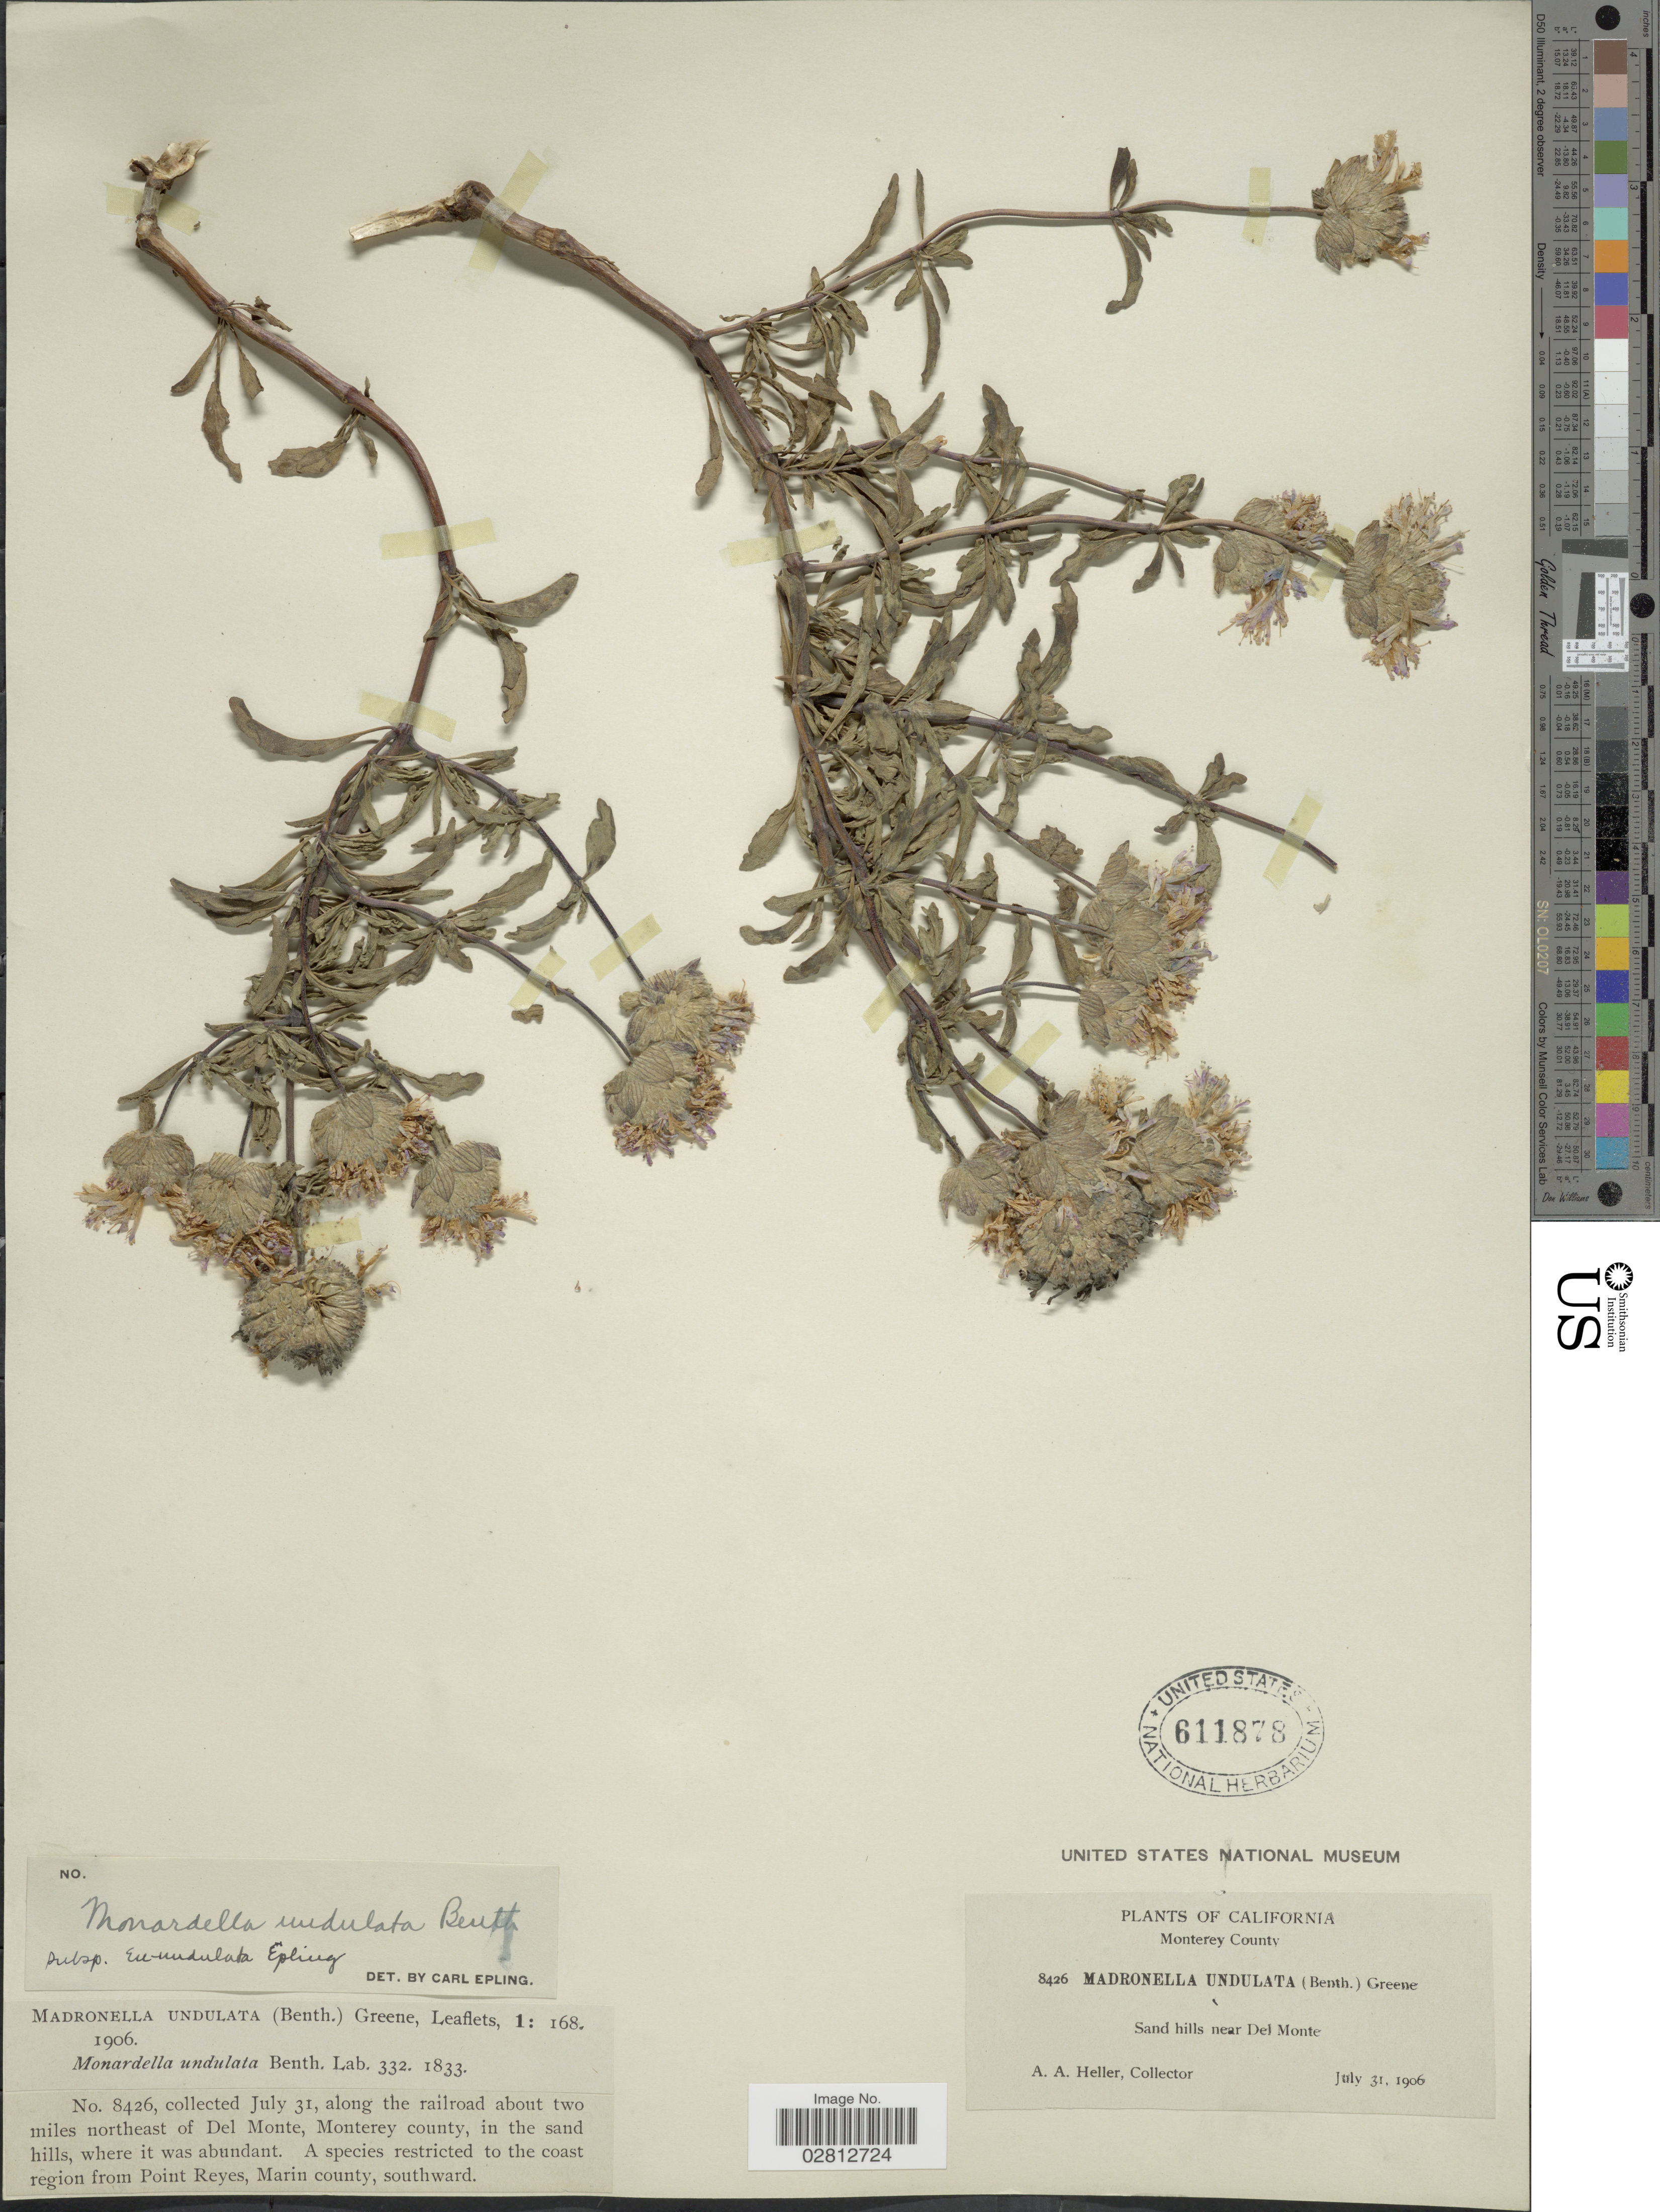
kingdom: Plantae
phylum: Tracheophyta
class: Magnoliopsida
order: Lamiales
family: Lamiaceae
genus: Monardella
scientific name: Monardella undulata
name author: Benth.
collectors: A. A. Heller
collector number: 8426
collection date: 1906-07-31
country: United States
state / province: California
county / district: Monterey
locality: Monterey County, Sand hills near Del Monte, along the railroad about two miles northeast of Del Monte.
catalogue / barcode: US 611878